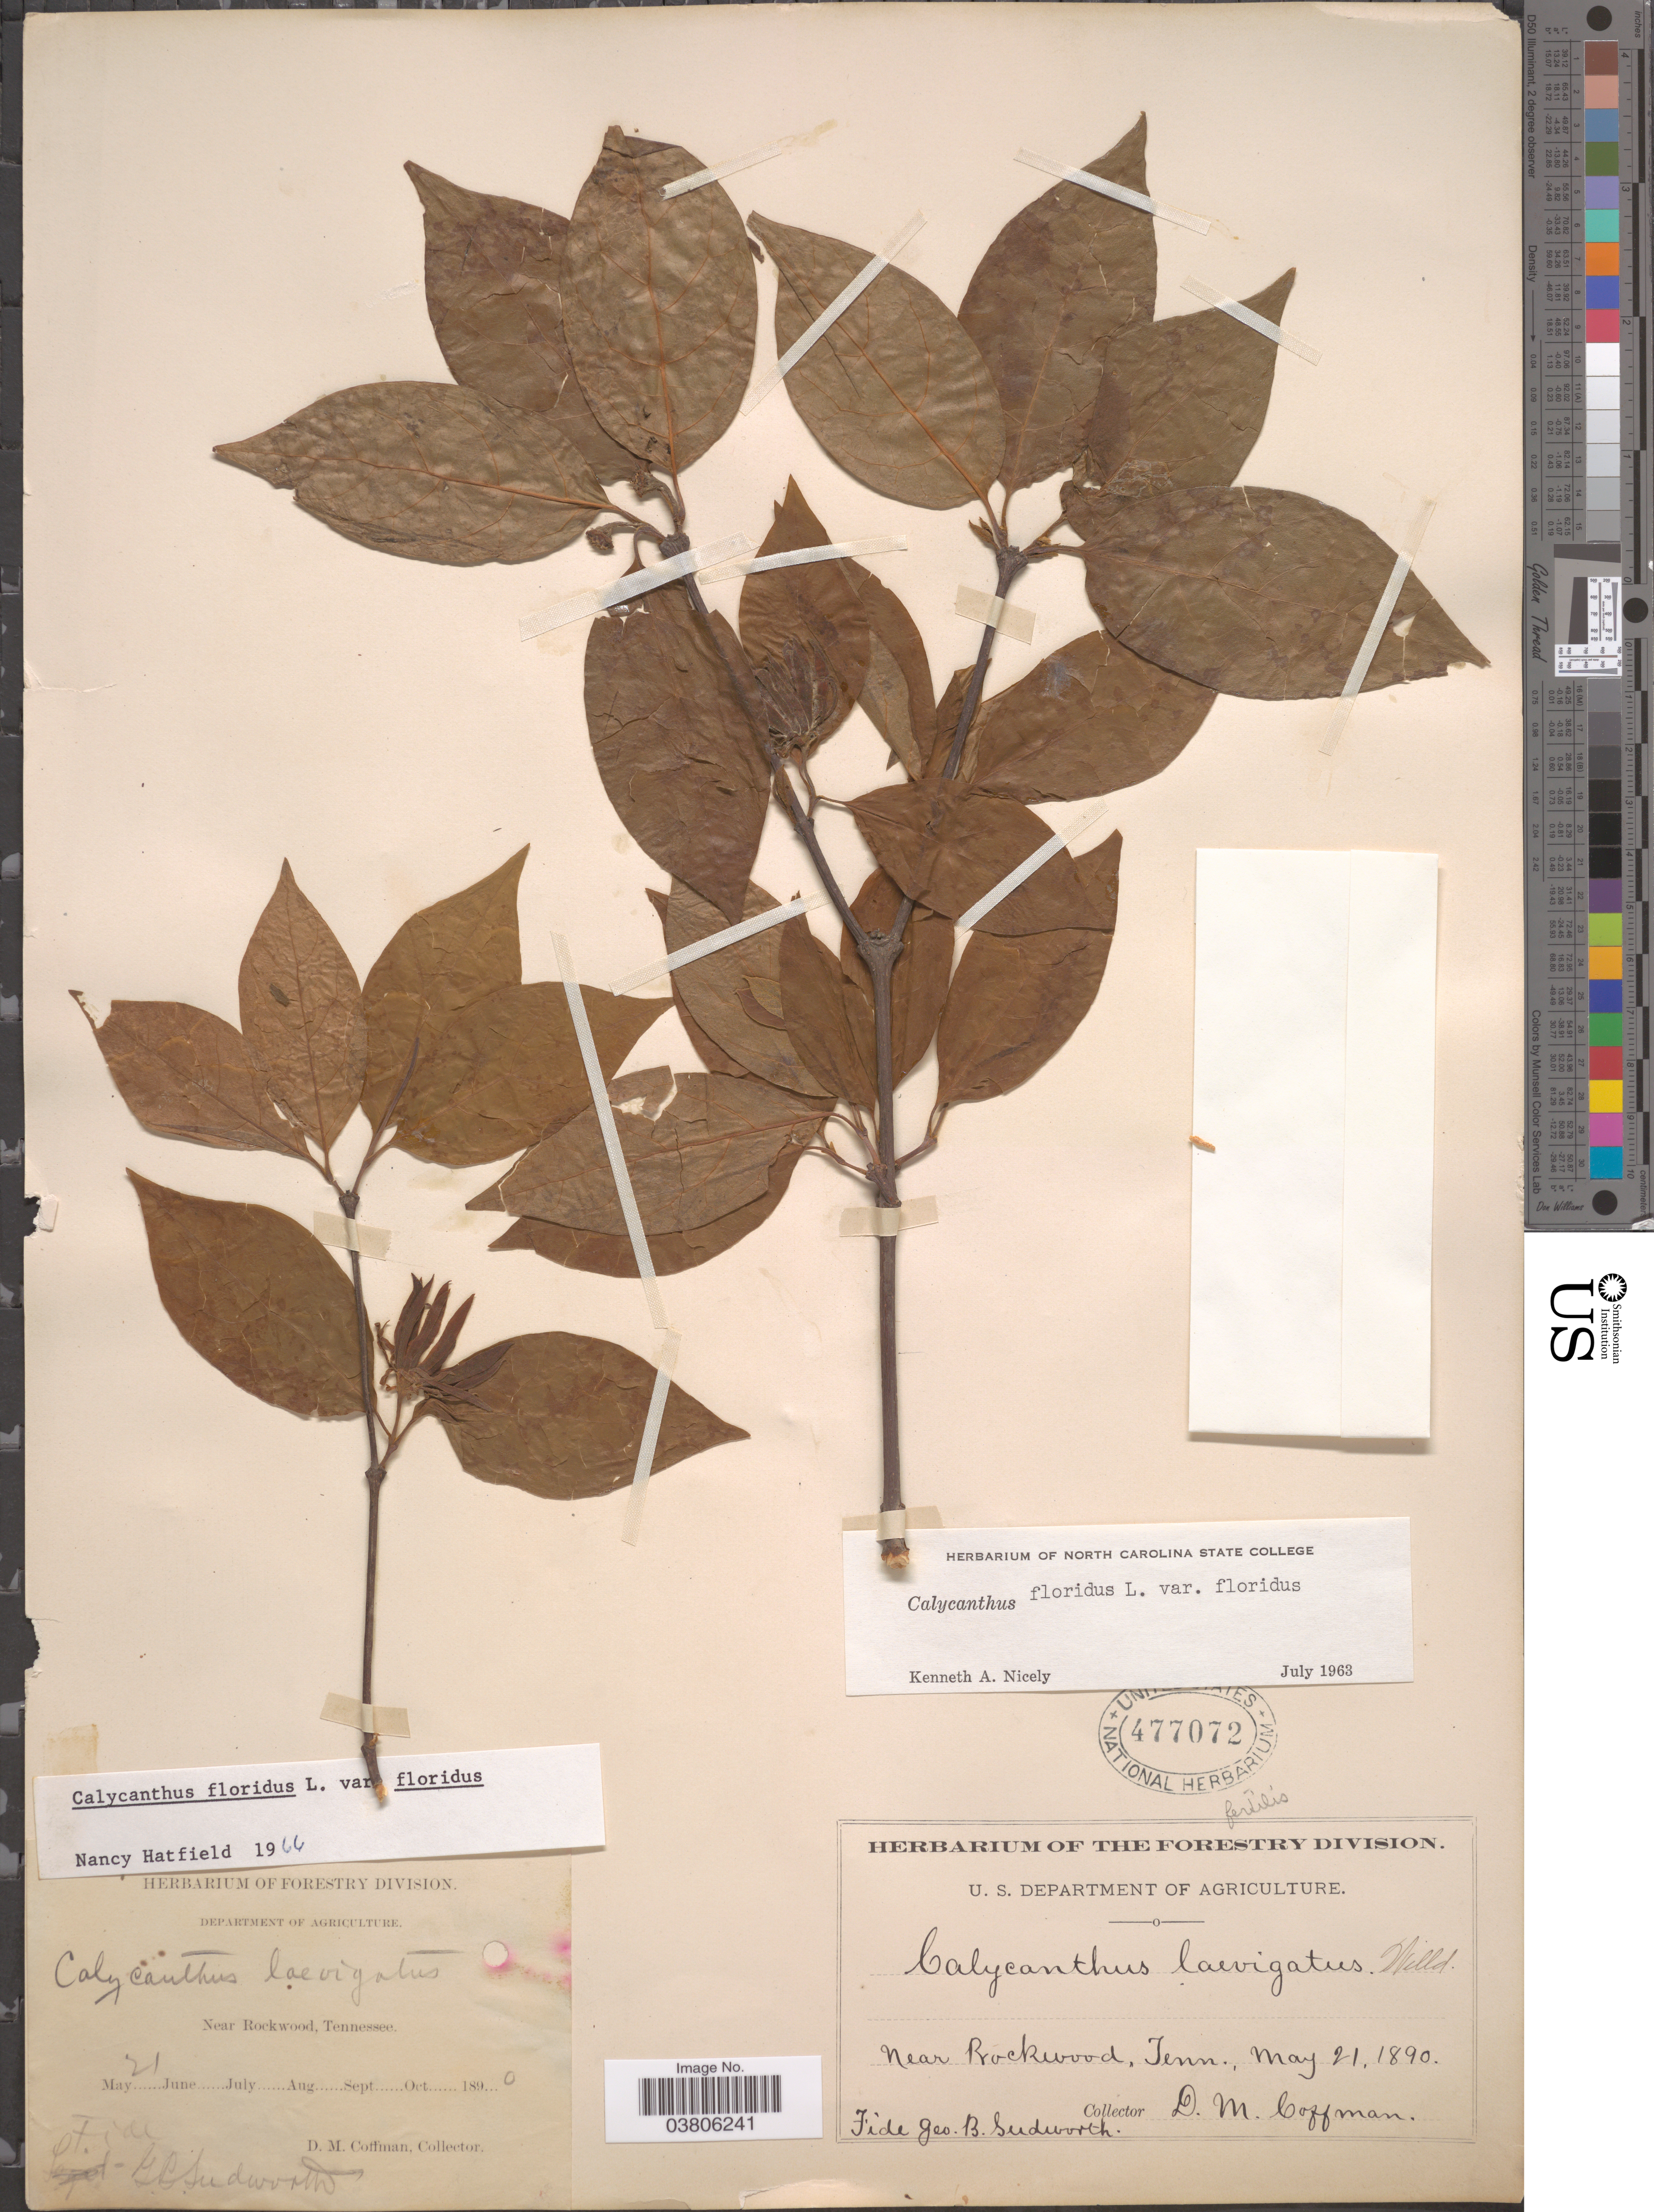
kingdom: Plantae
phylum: Tracheophyta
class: Magnoliopsida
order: Laurales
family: Calycanthaceae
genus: Calycanthus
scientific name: Calycanthus floridus var. floridus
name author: L.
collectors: D. M. Coffman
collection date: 1890-05-21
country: United States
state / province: Tennessee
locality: Near Rockwood.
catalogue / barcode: US 477072